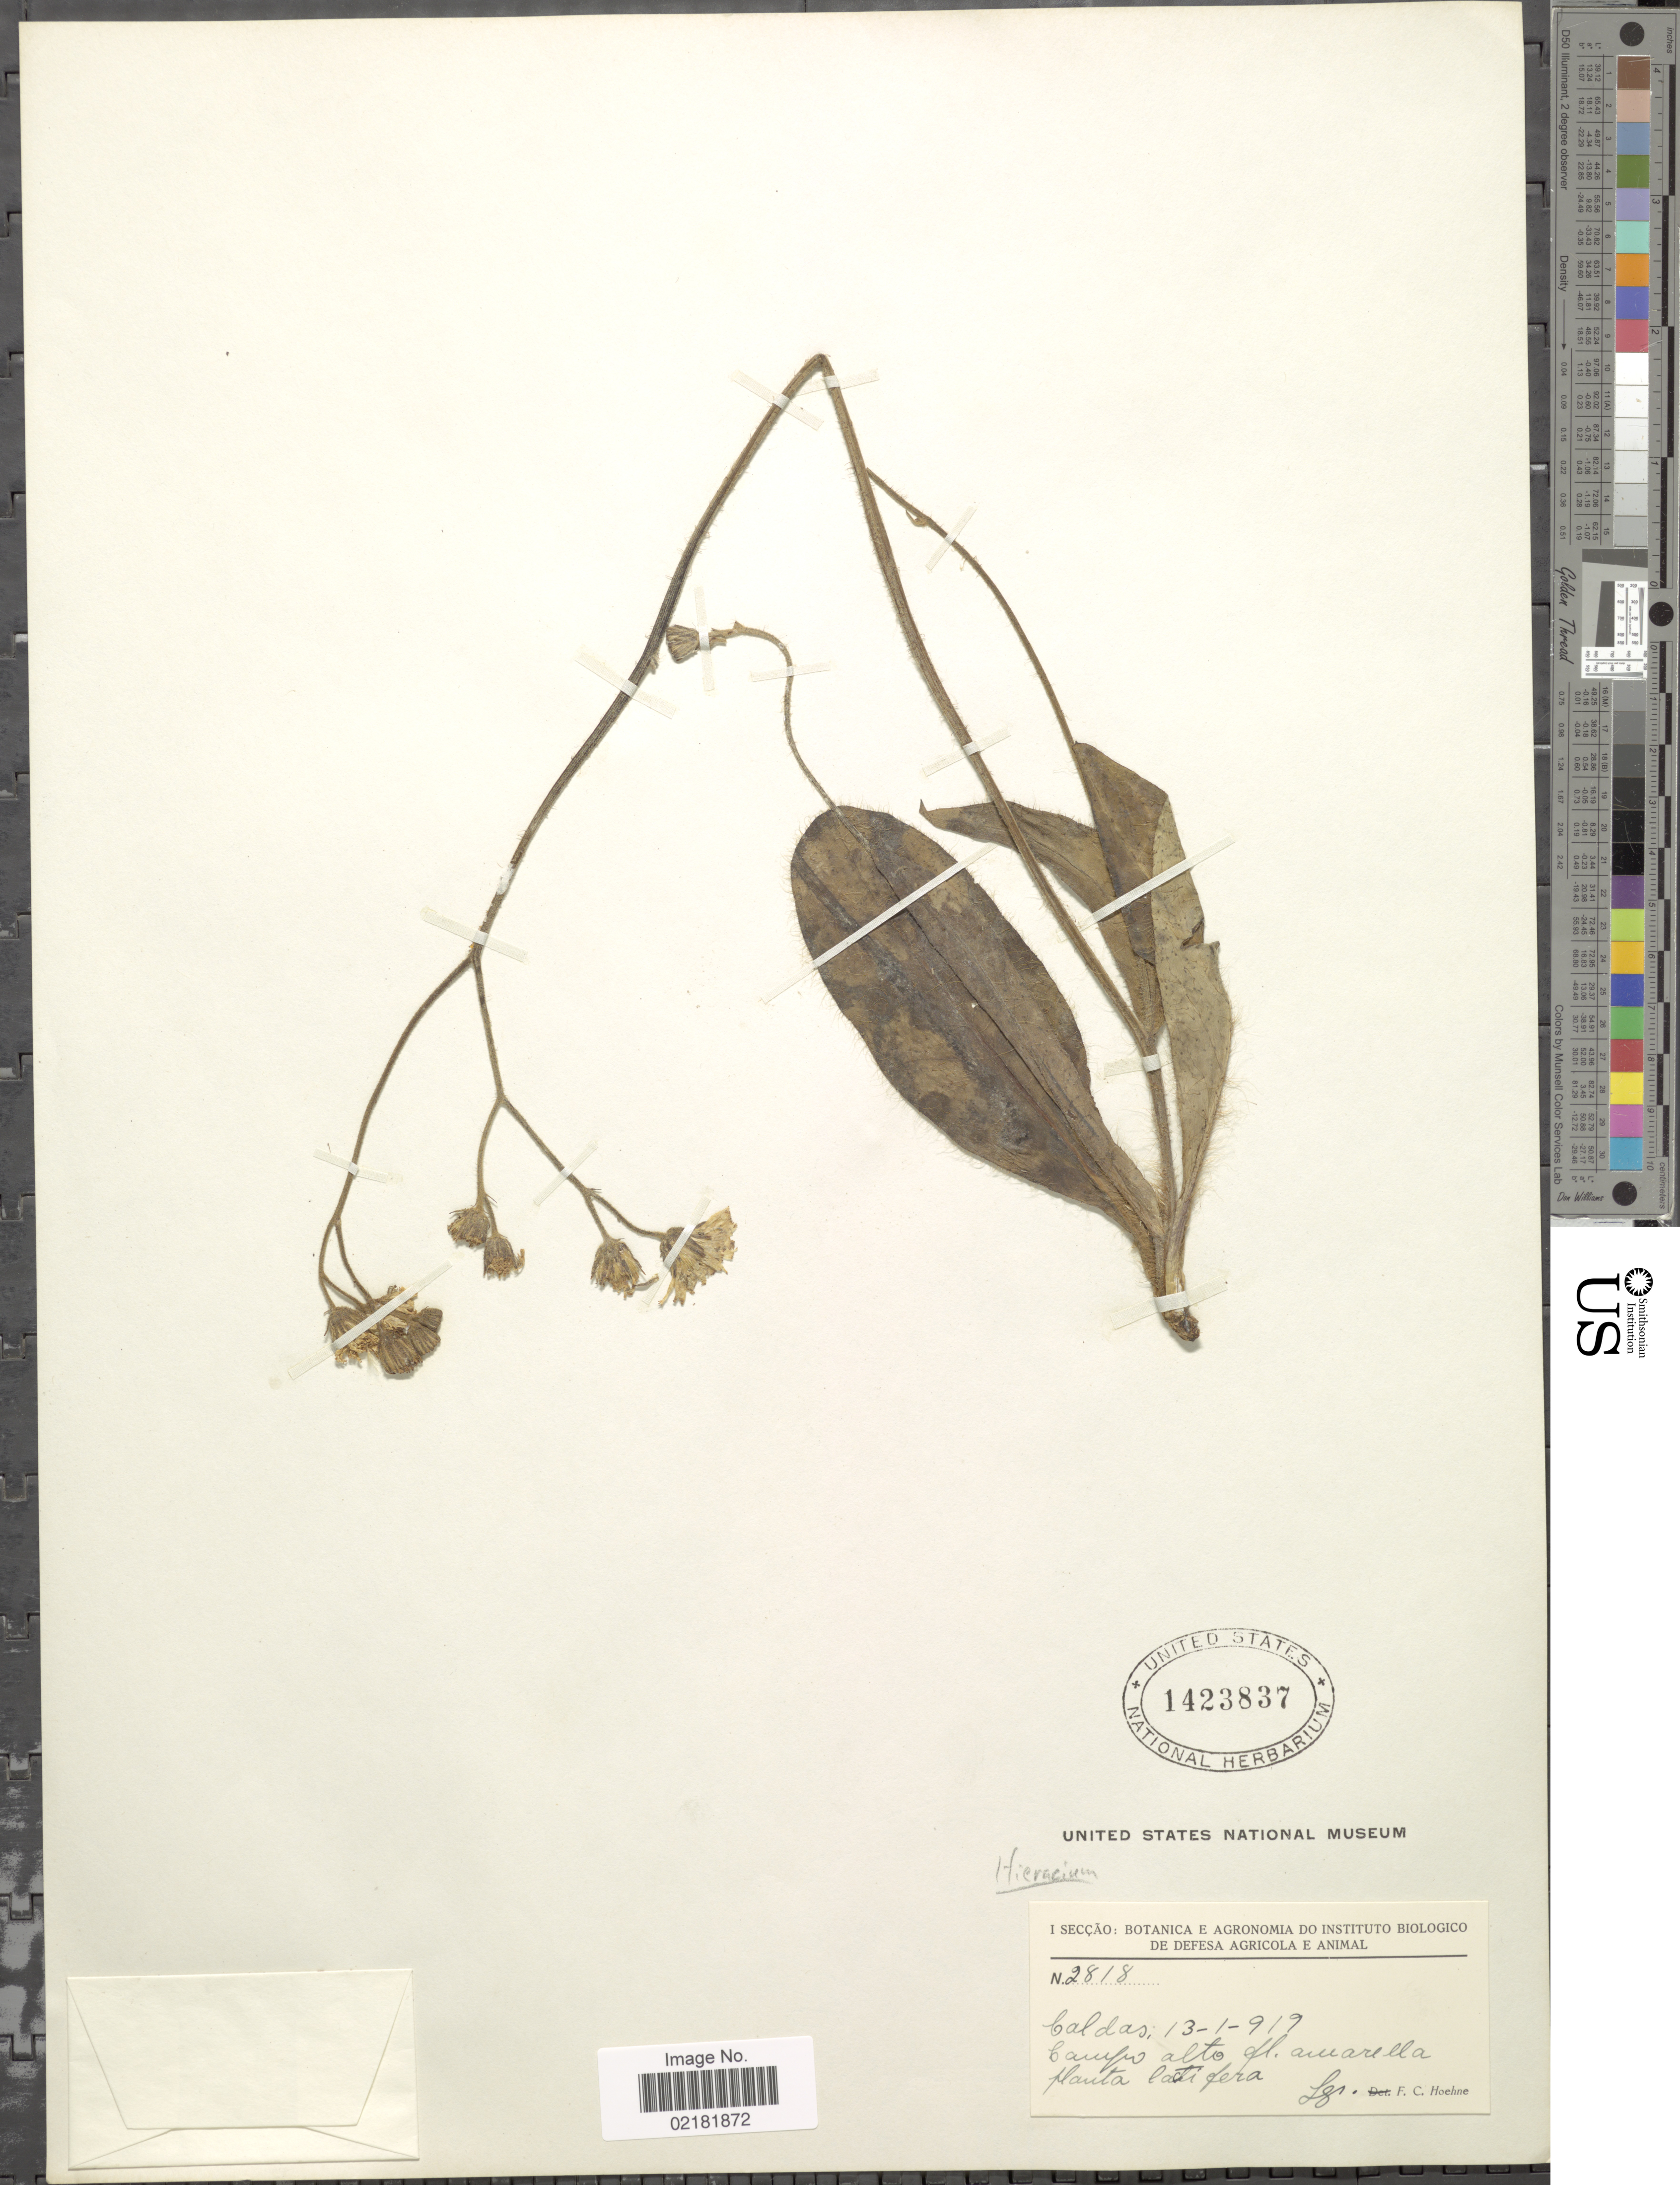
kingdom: Plantae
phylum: Tracheophyta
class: Magnoliopsida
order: Asterales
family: Asteraceae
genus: Hieracium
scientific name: Hieracium repandulare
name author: Druce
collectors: F. C. Hoehne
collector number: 2818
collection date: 1919-01-13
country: Colombia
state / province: Caldas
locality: Campo alto fl. amarella.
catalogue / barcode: US 1423837